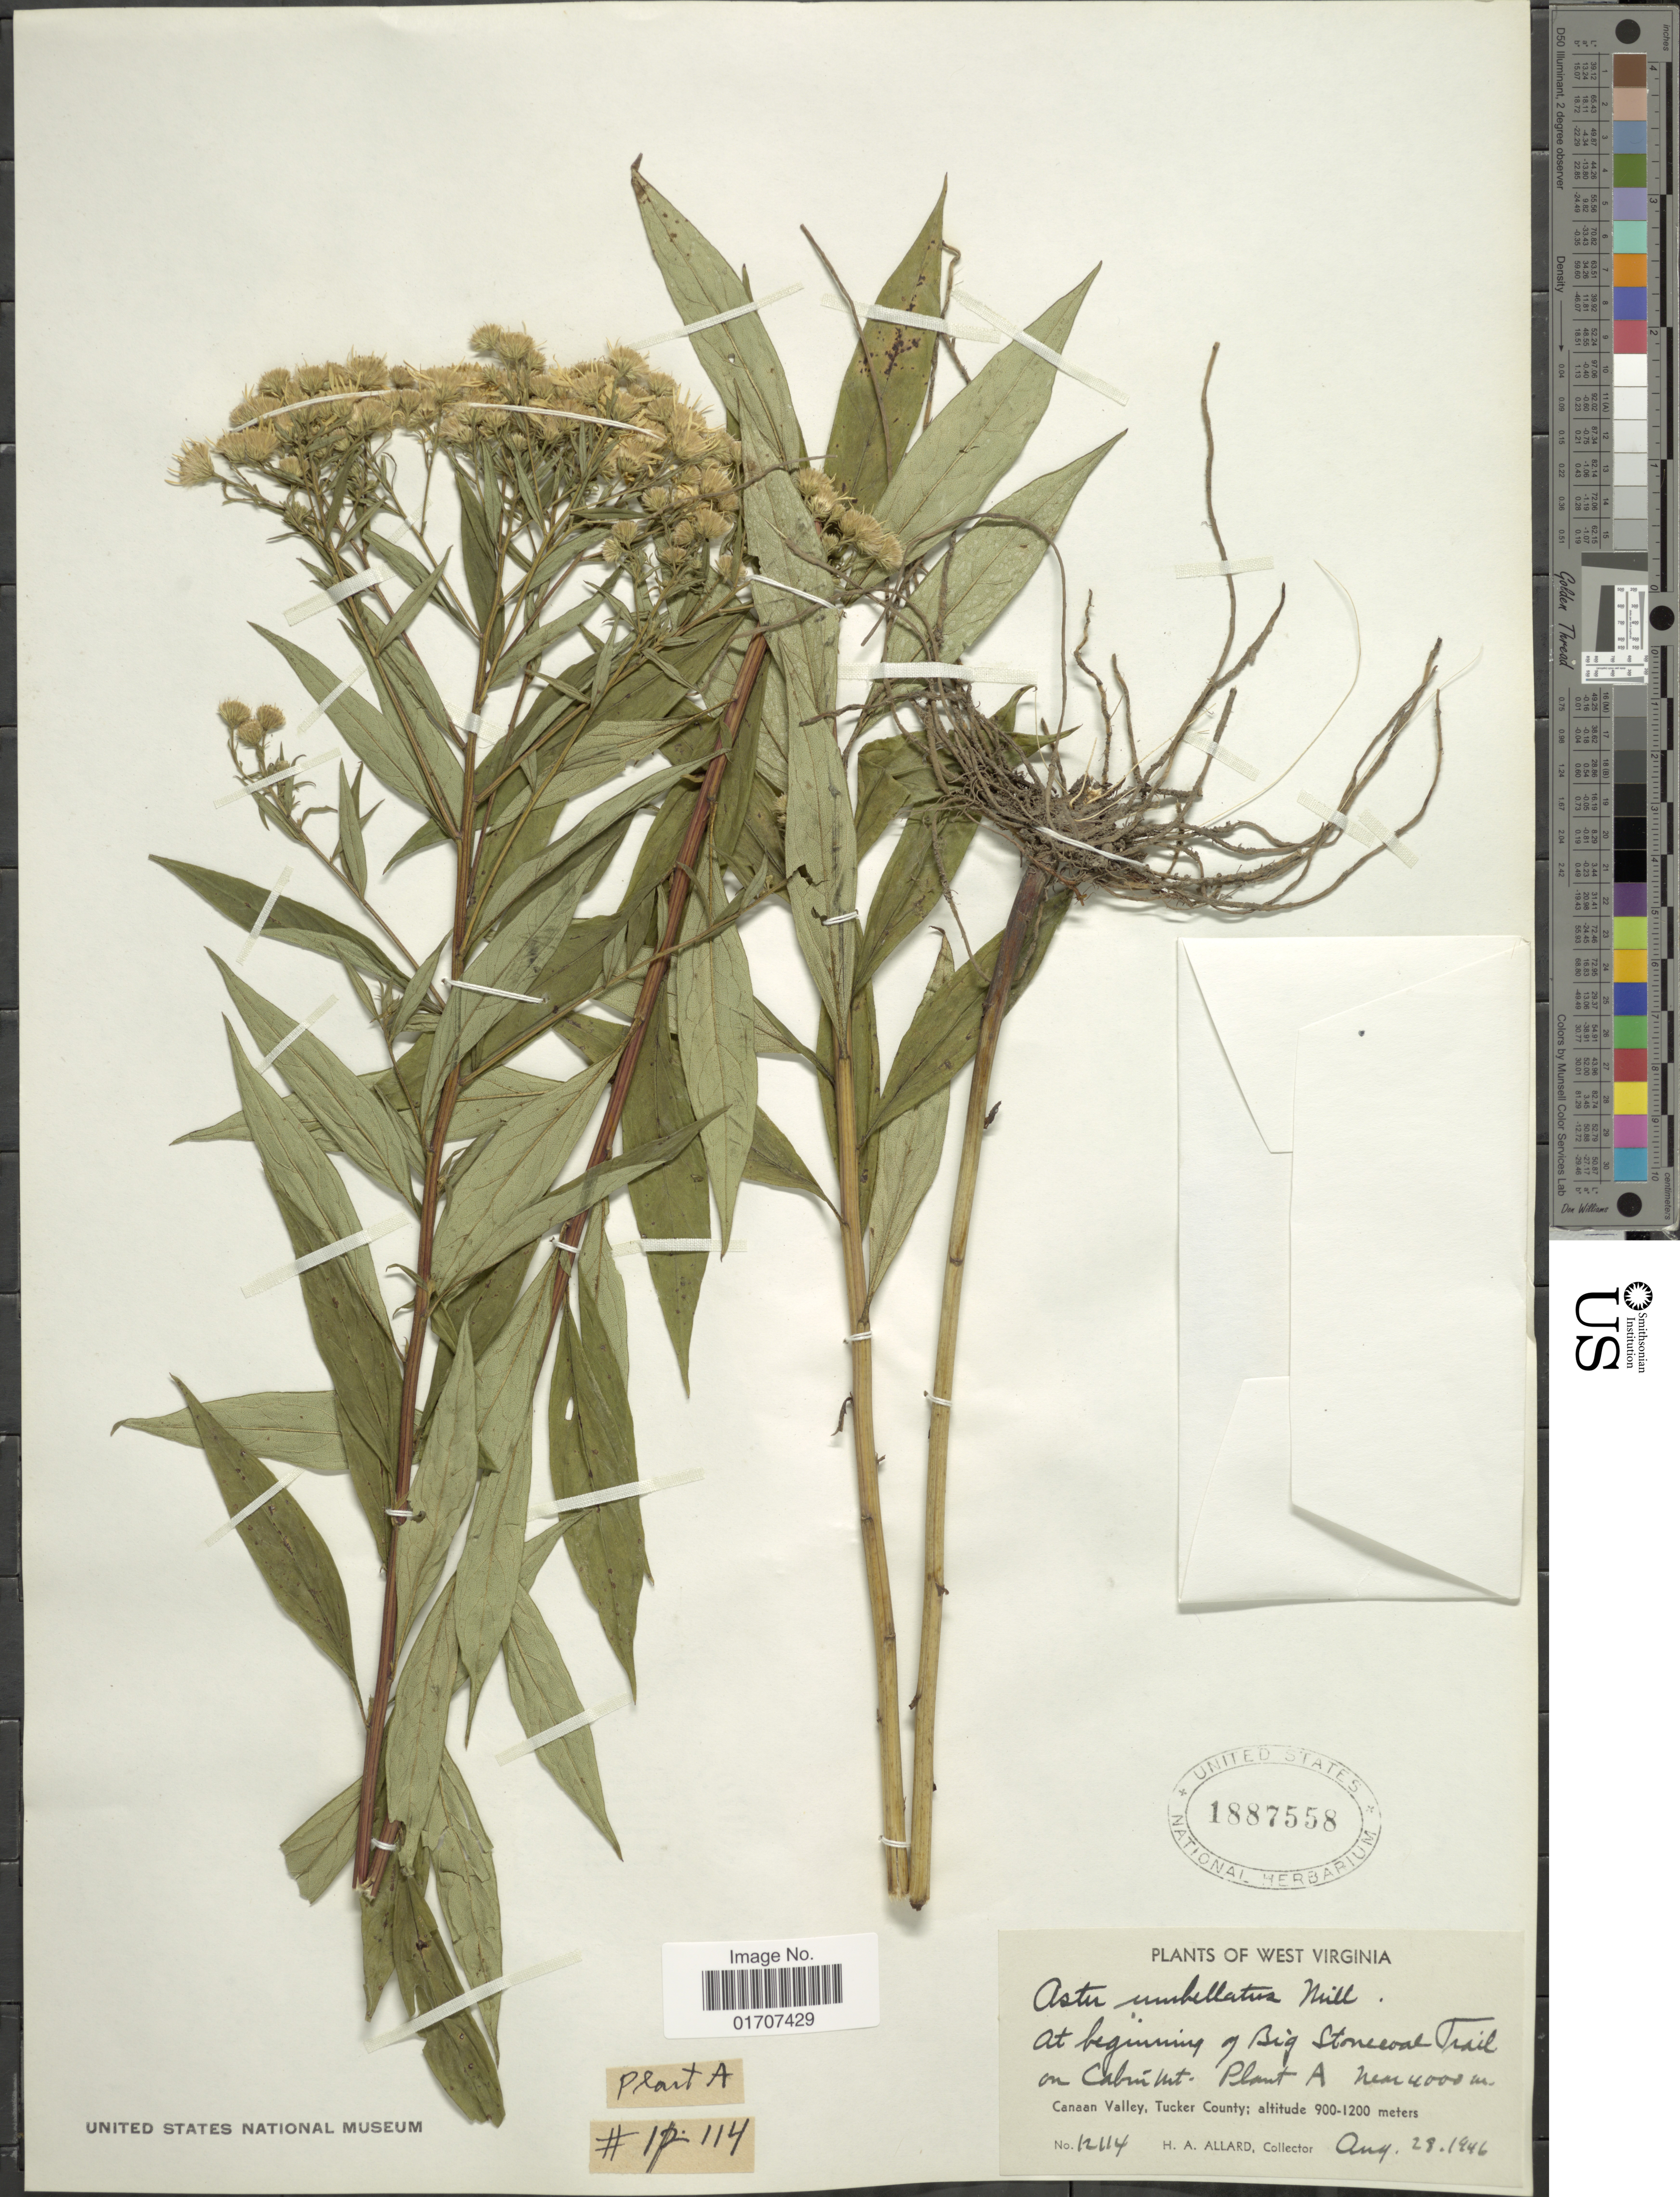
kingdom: Plantae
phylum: Tracheophyta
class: Magnoliopsida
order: Asterales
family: Asteraceae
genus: Doellingeria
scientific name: Doellingeria umbellata var. umbellata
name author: Nees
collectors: H. A. Allard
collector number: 12114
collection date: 1946-08-28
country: United States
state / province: West Virginia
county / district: Tucker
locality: At beginning of Big Stonecoal Trail, on Cabin My. Plainst, Canaan Valley, Tucker County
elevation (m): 900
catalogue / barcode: US 1887558